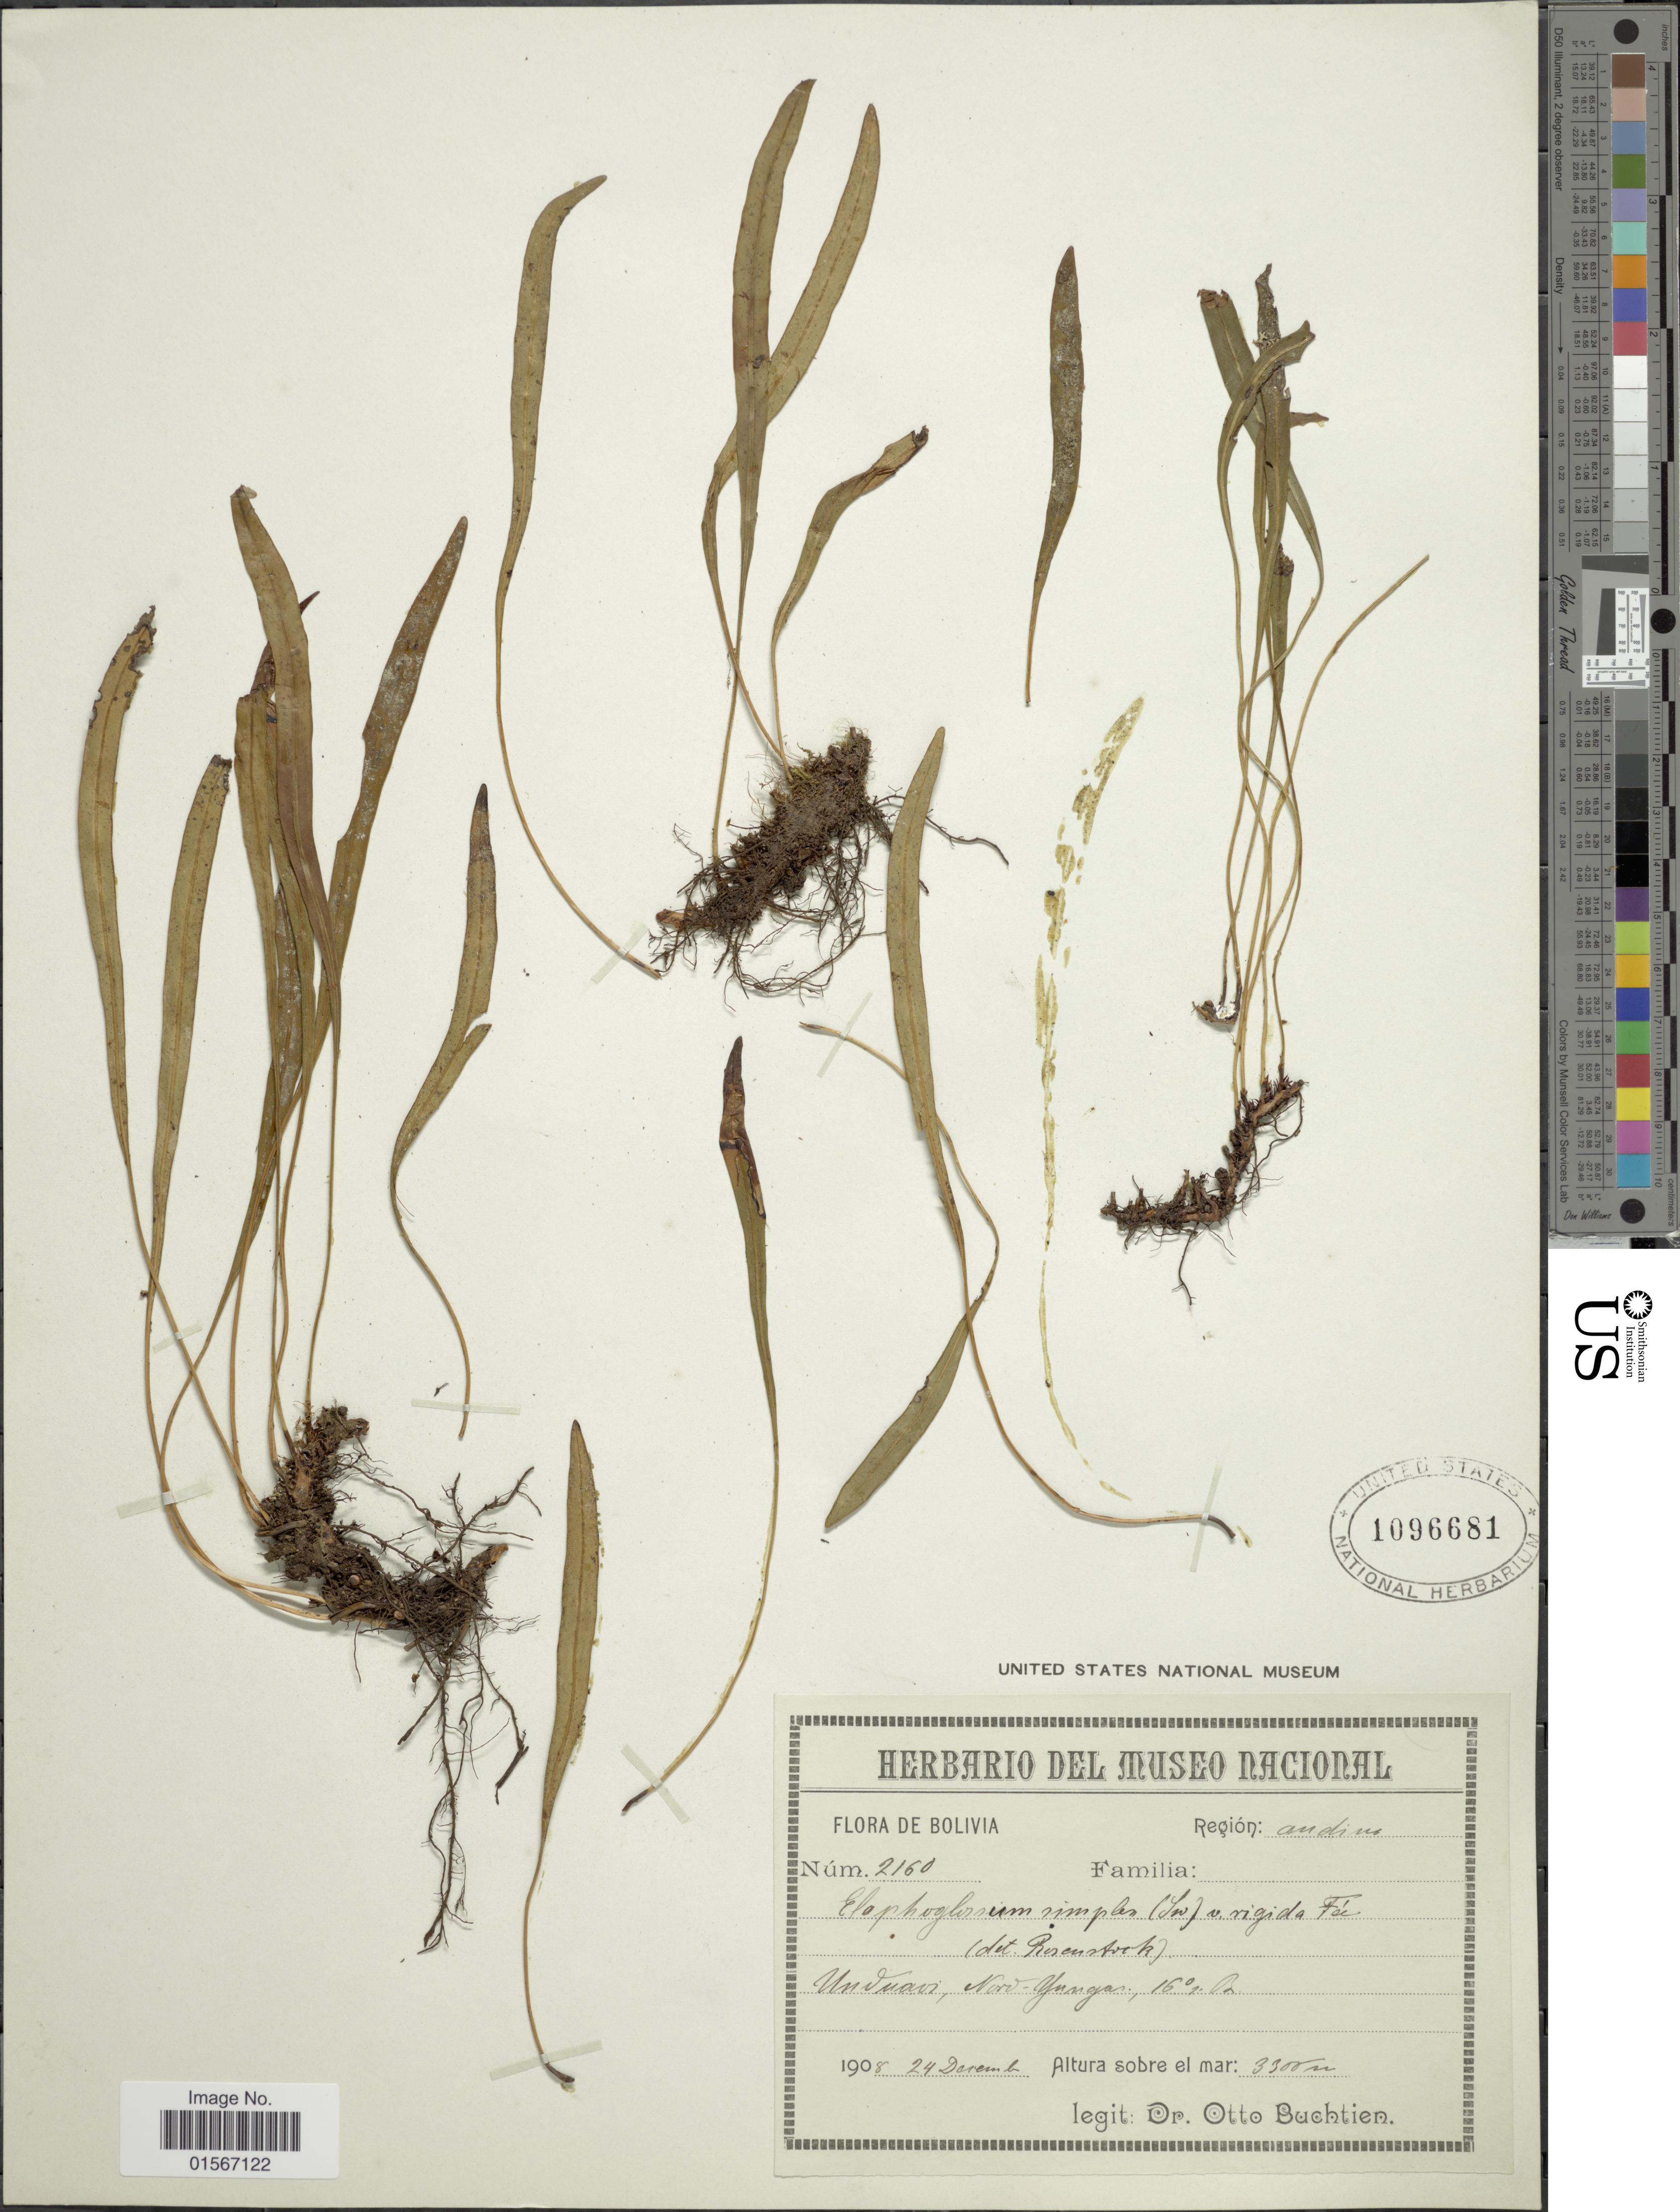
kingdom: Plantae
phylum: Tracheophyta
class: Polypodiopsida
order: Polypodiales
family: Dryopteridaceae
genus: Elaphoglossum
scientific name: Elaphoglossum minutum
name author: (Pohl ex Fée) T. Moore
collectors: O. Buchtien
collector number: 2160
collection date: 1908-12-24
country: Bolivia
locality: Unduavi, Nordyungas., 16° s Br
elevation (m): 3300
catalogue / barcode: US 1096681